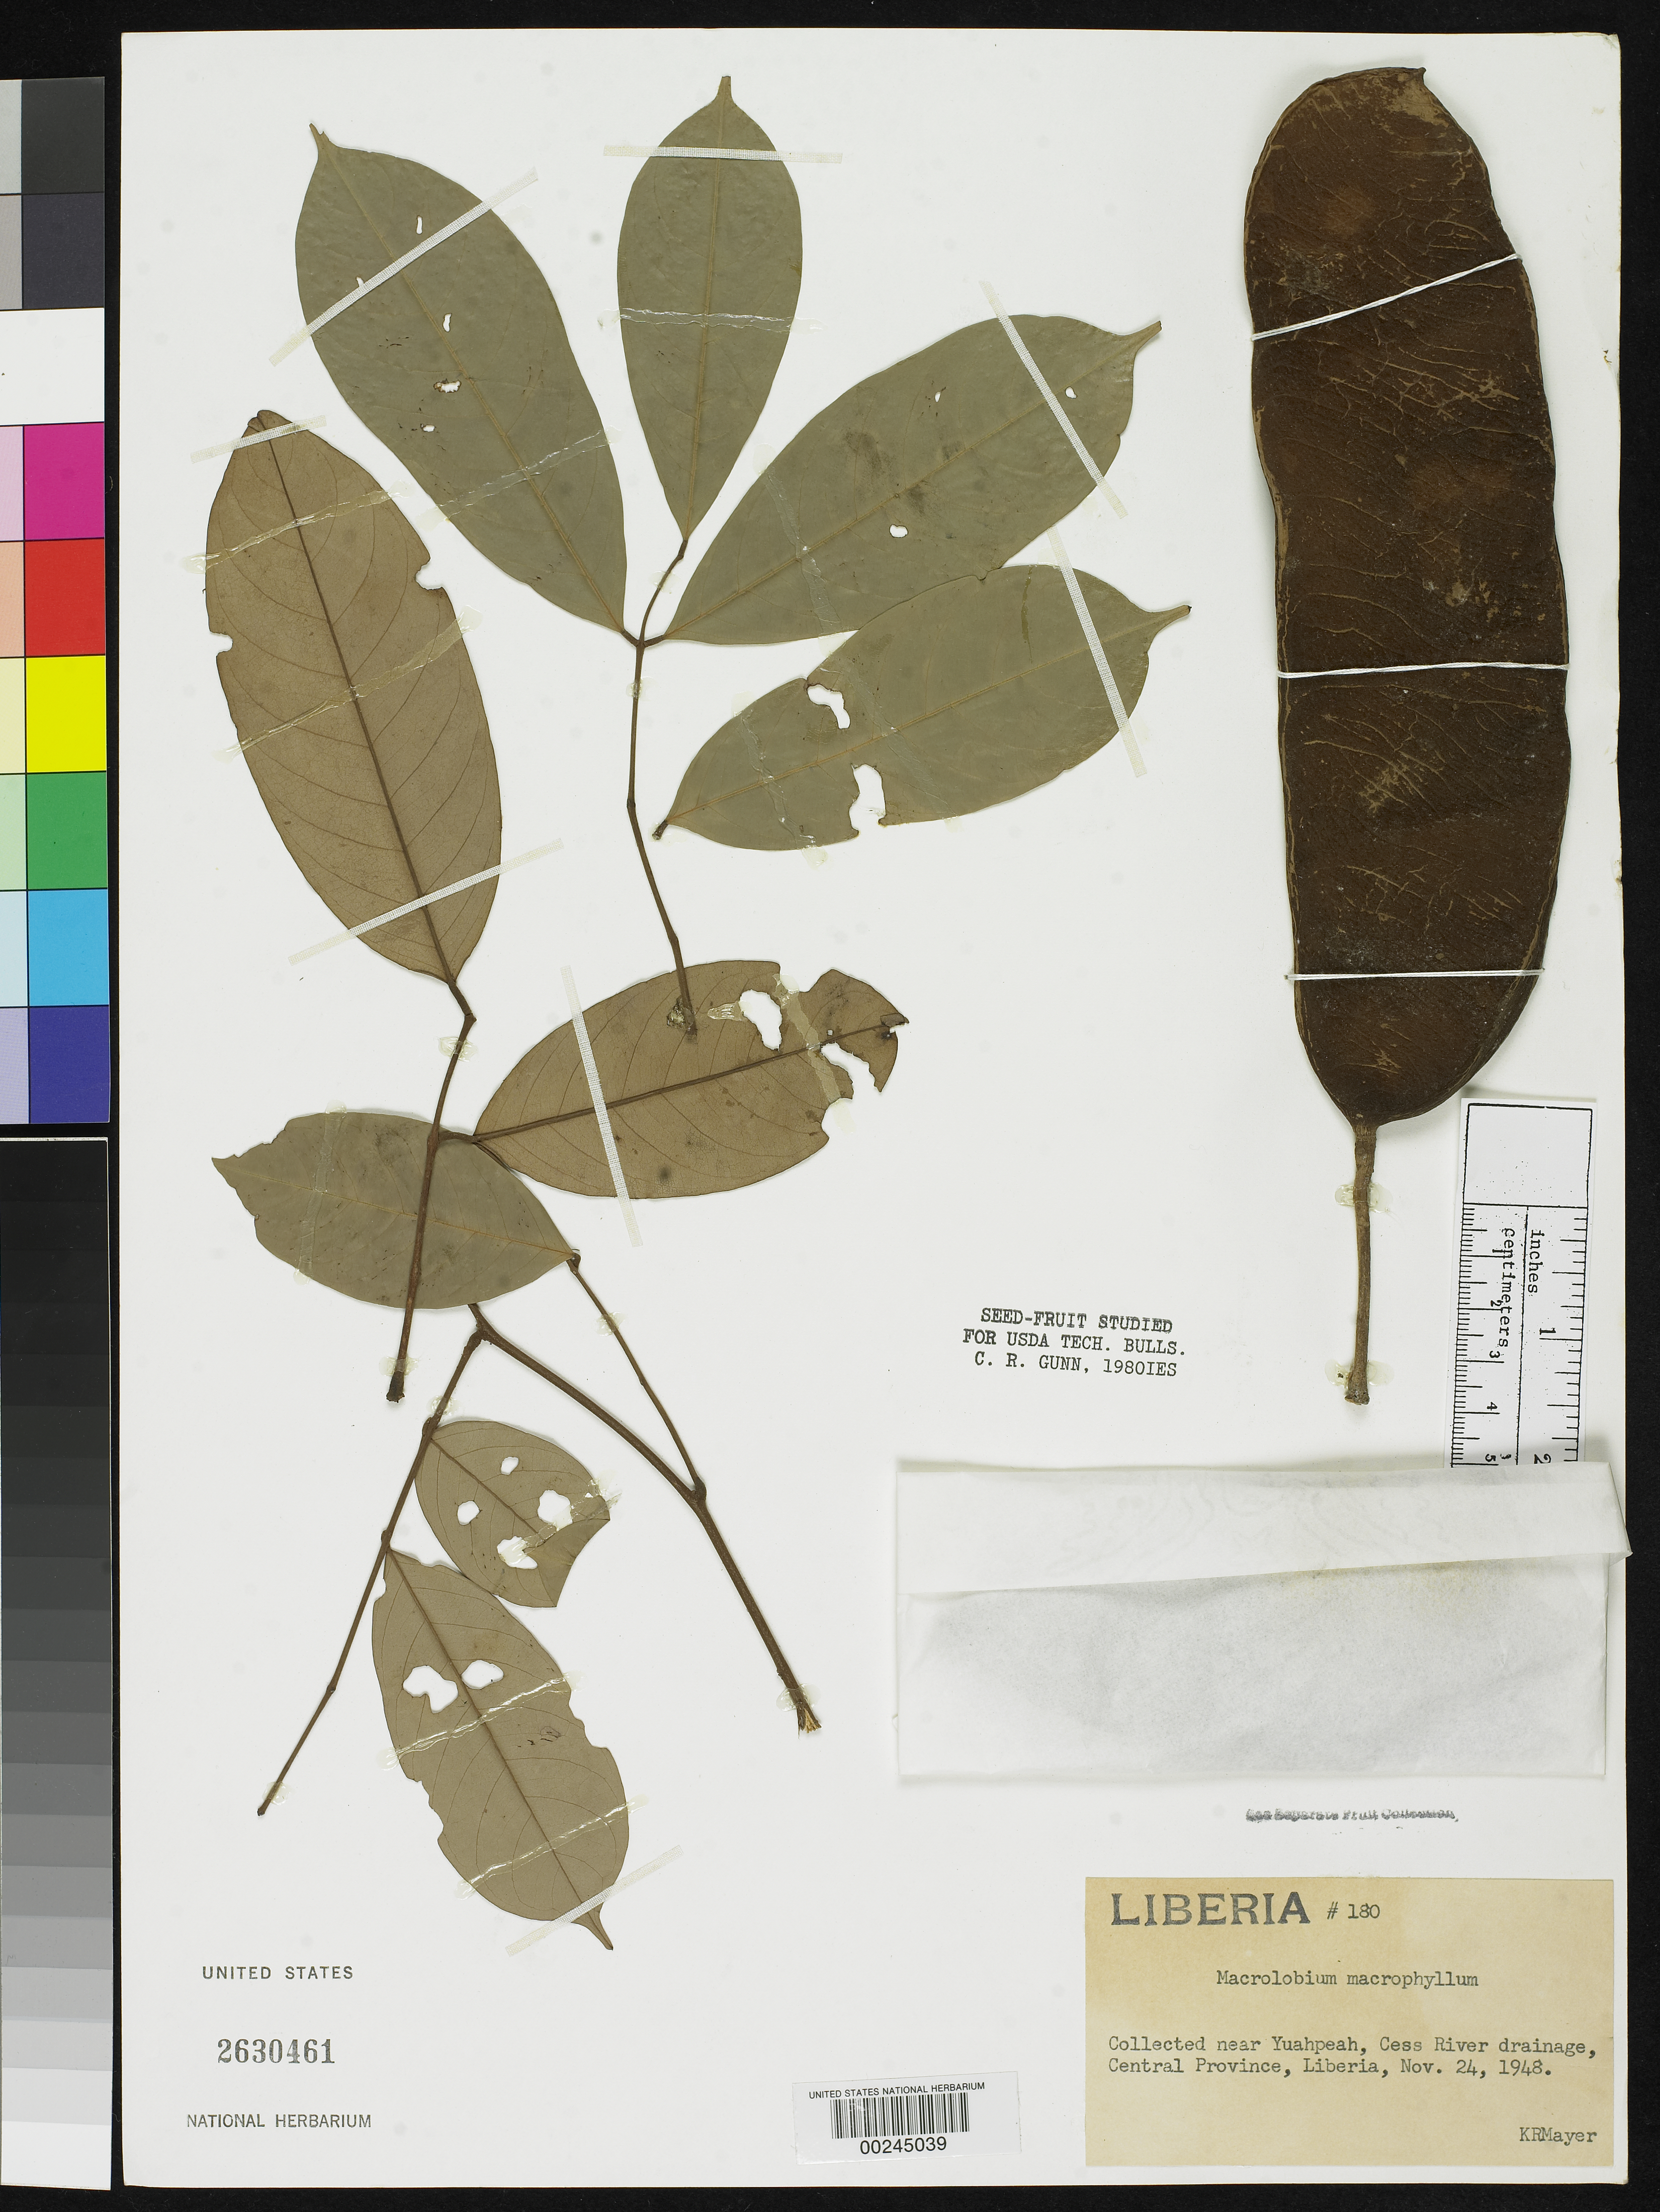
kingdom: Plantae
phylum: Tracheophyta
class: Magnoliopsida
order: Fabales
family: Fabaceae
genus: Macrolobium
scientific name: Macrolobium macrophyllum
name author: P. Beauv.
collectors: K. R. Mayer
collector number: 180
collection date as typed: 24 Nov 1948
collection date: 1948-11-24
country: Liberia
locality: Near yuahpeah, cess river drainage; central province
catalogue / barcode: US 2630461